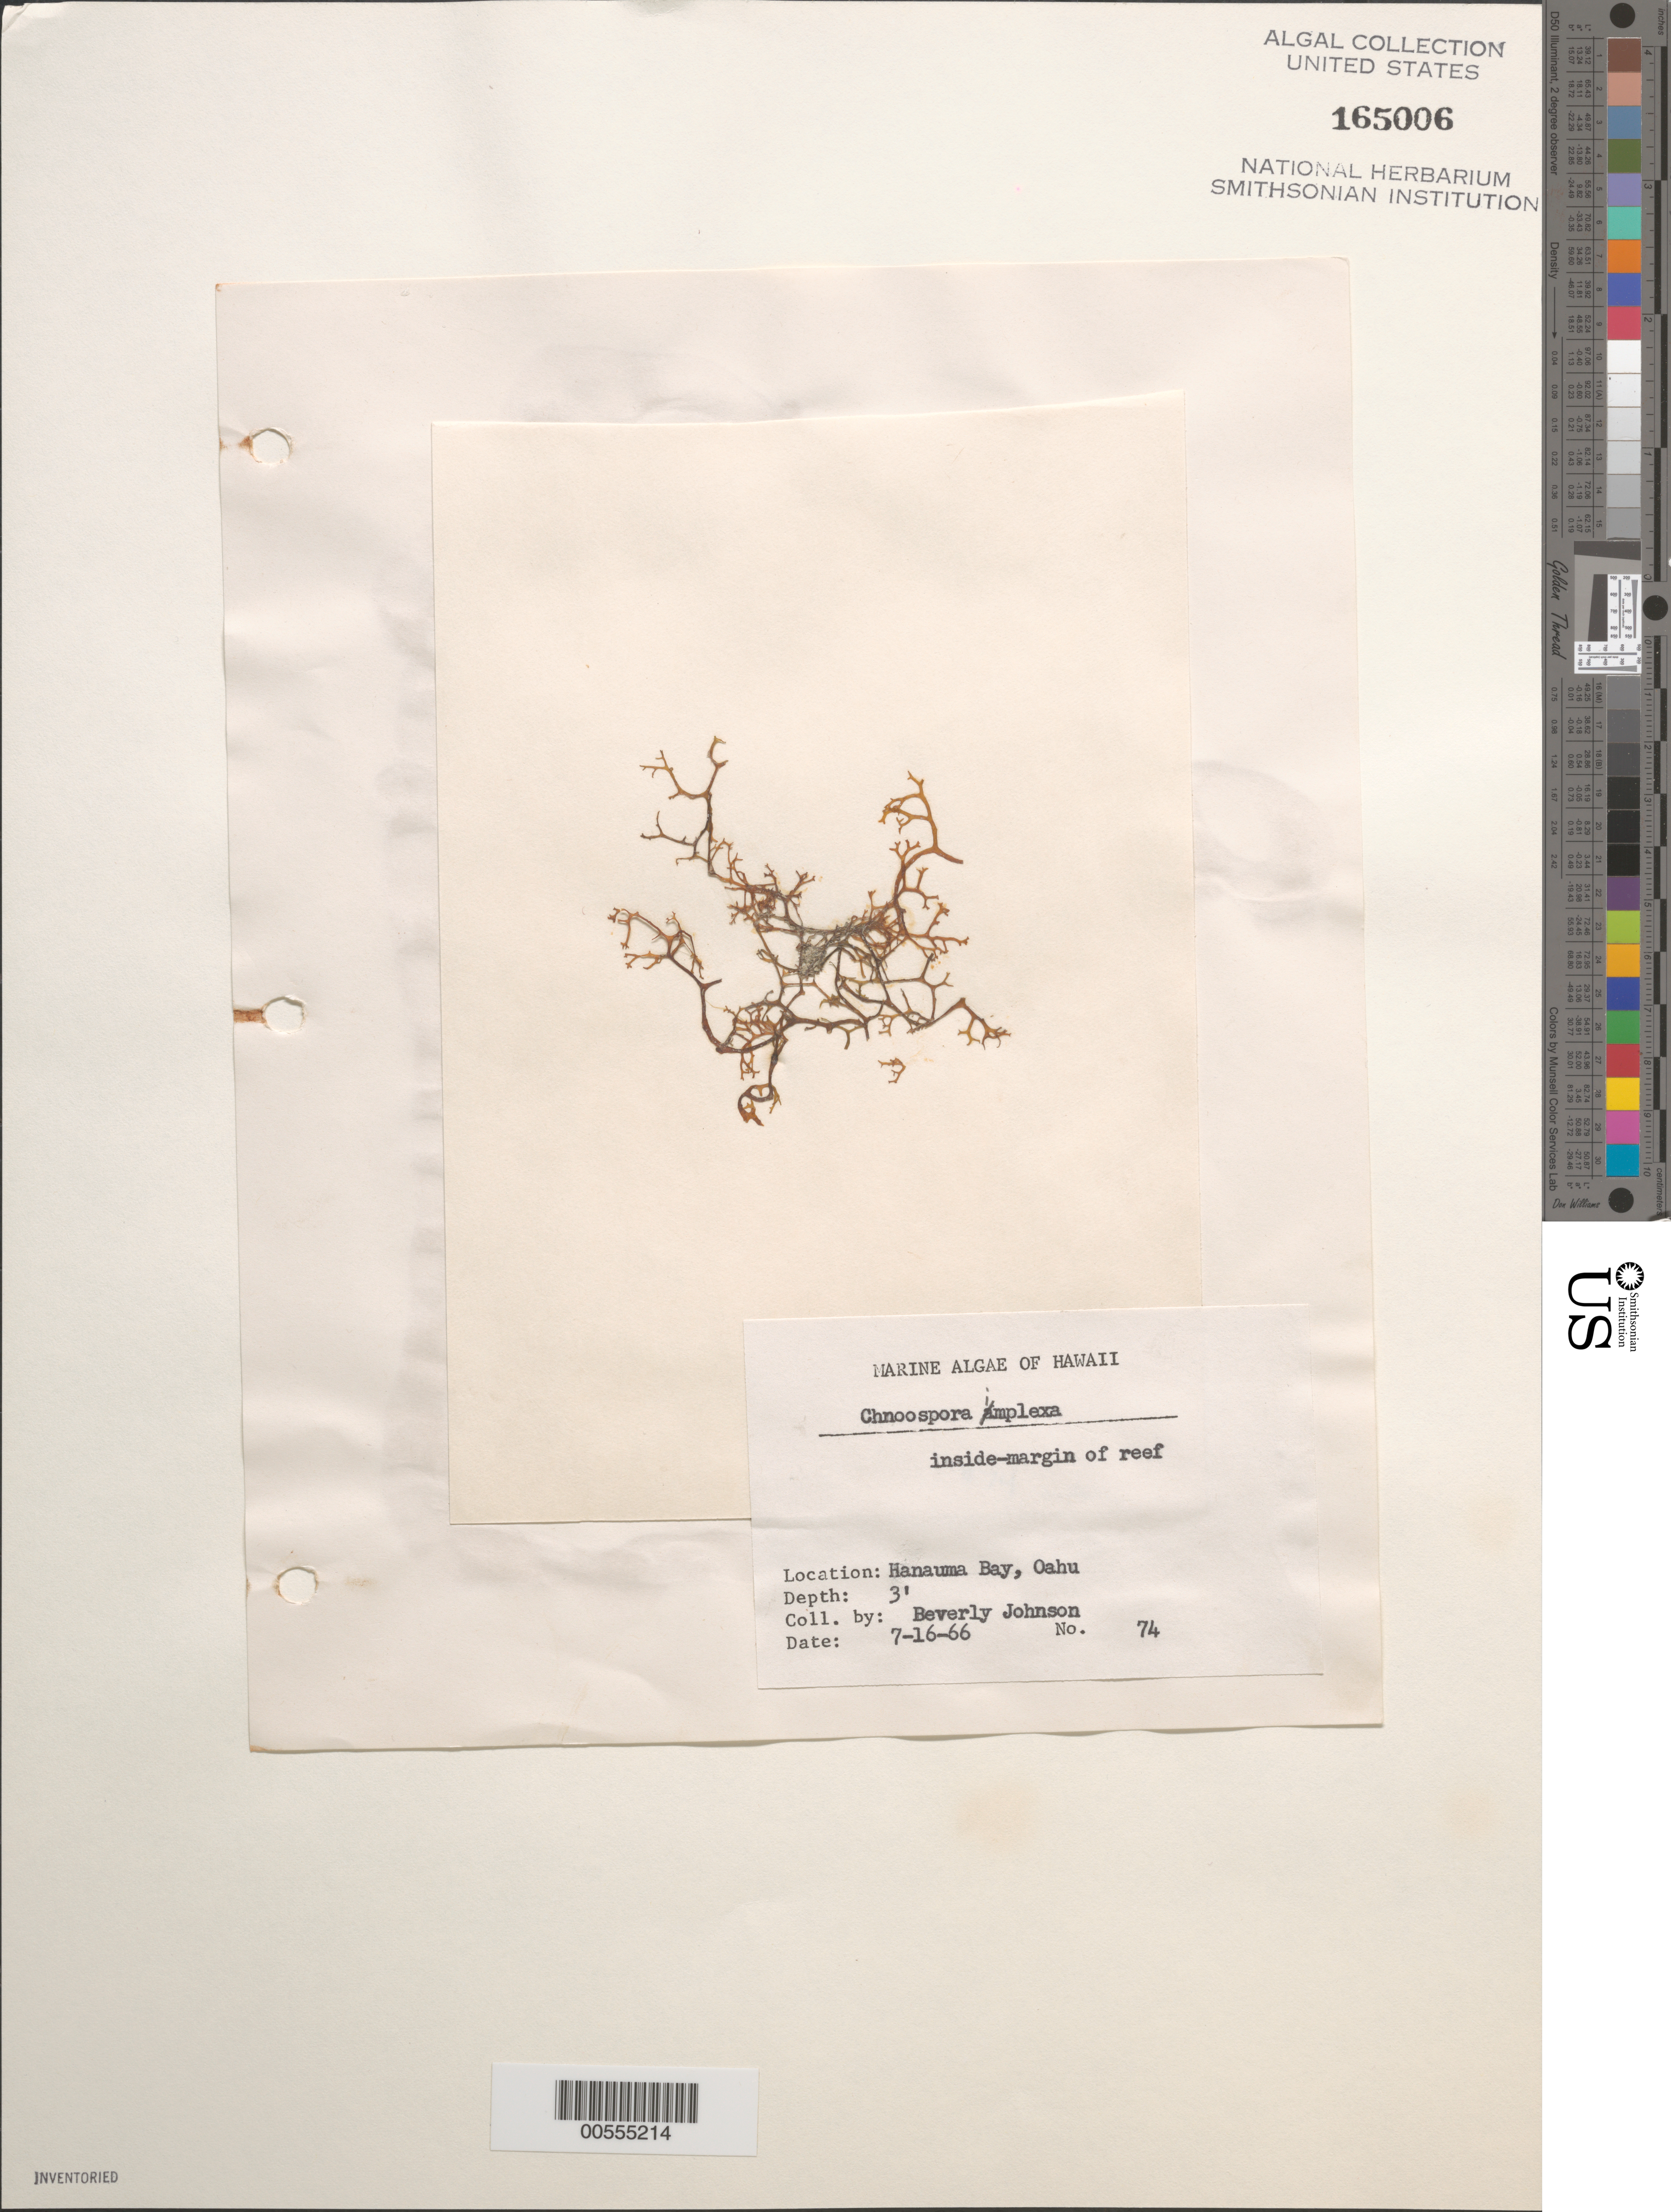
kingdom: Chromista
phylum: Ochrophyta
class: Phaeophyceae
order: Scytosiphonales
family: Scytosiphonaceae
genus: Pseudochnoospora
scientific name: Pseudochnoospora implexa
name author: (J. Agardh) Santiañez et al.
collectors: B. Johnson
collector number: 74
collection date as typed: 16 Jul 1966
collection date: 1966-07-16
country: United States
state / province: Hawaii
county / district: Honolulu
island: Oahu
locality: Hanauma Bay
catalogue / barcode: US 165006